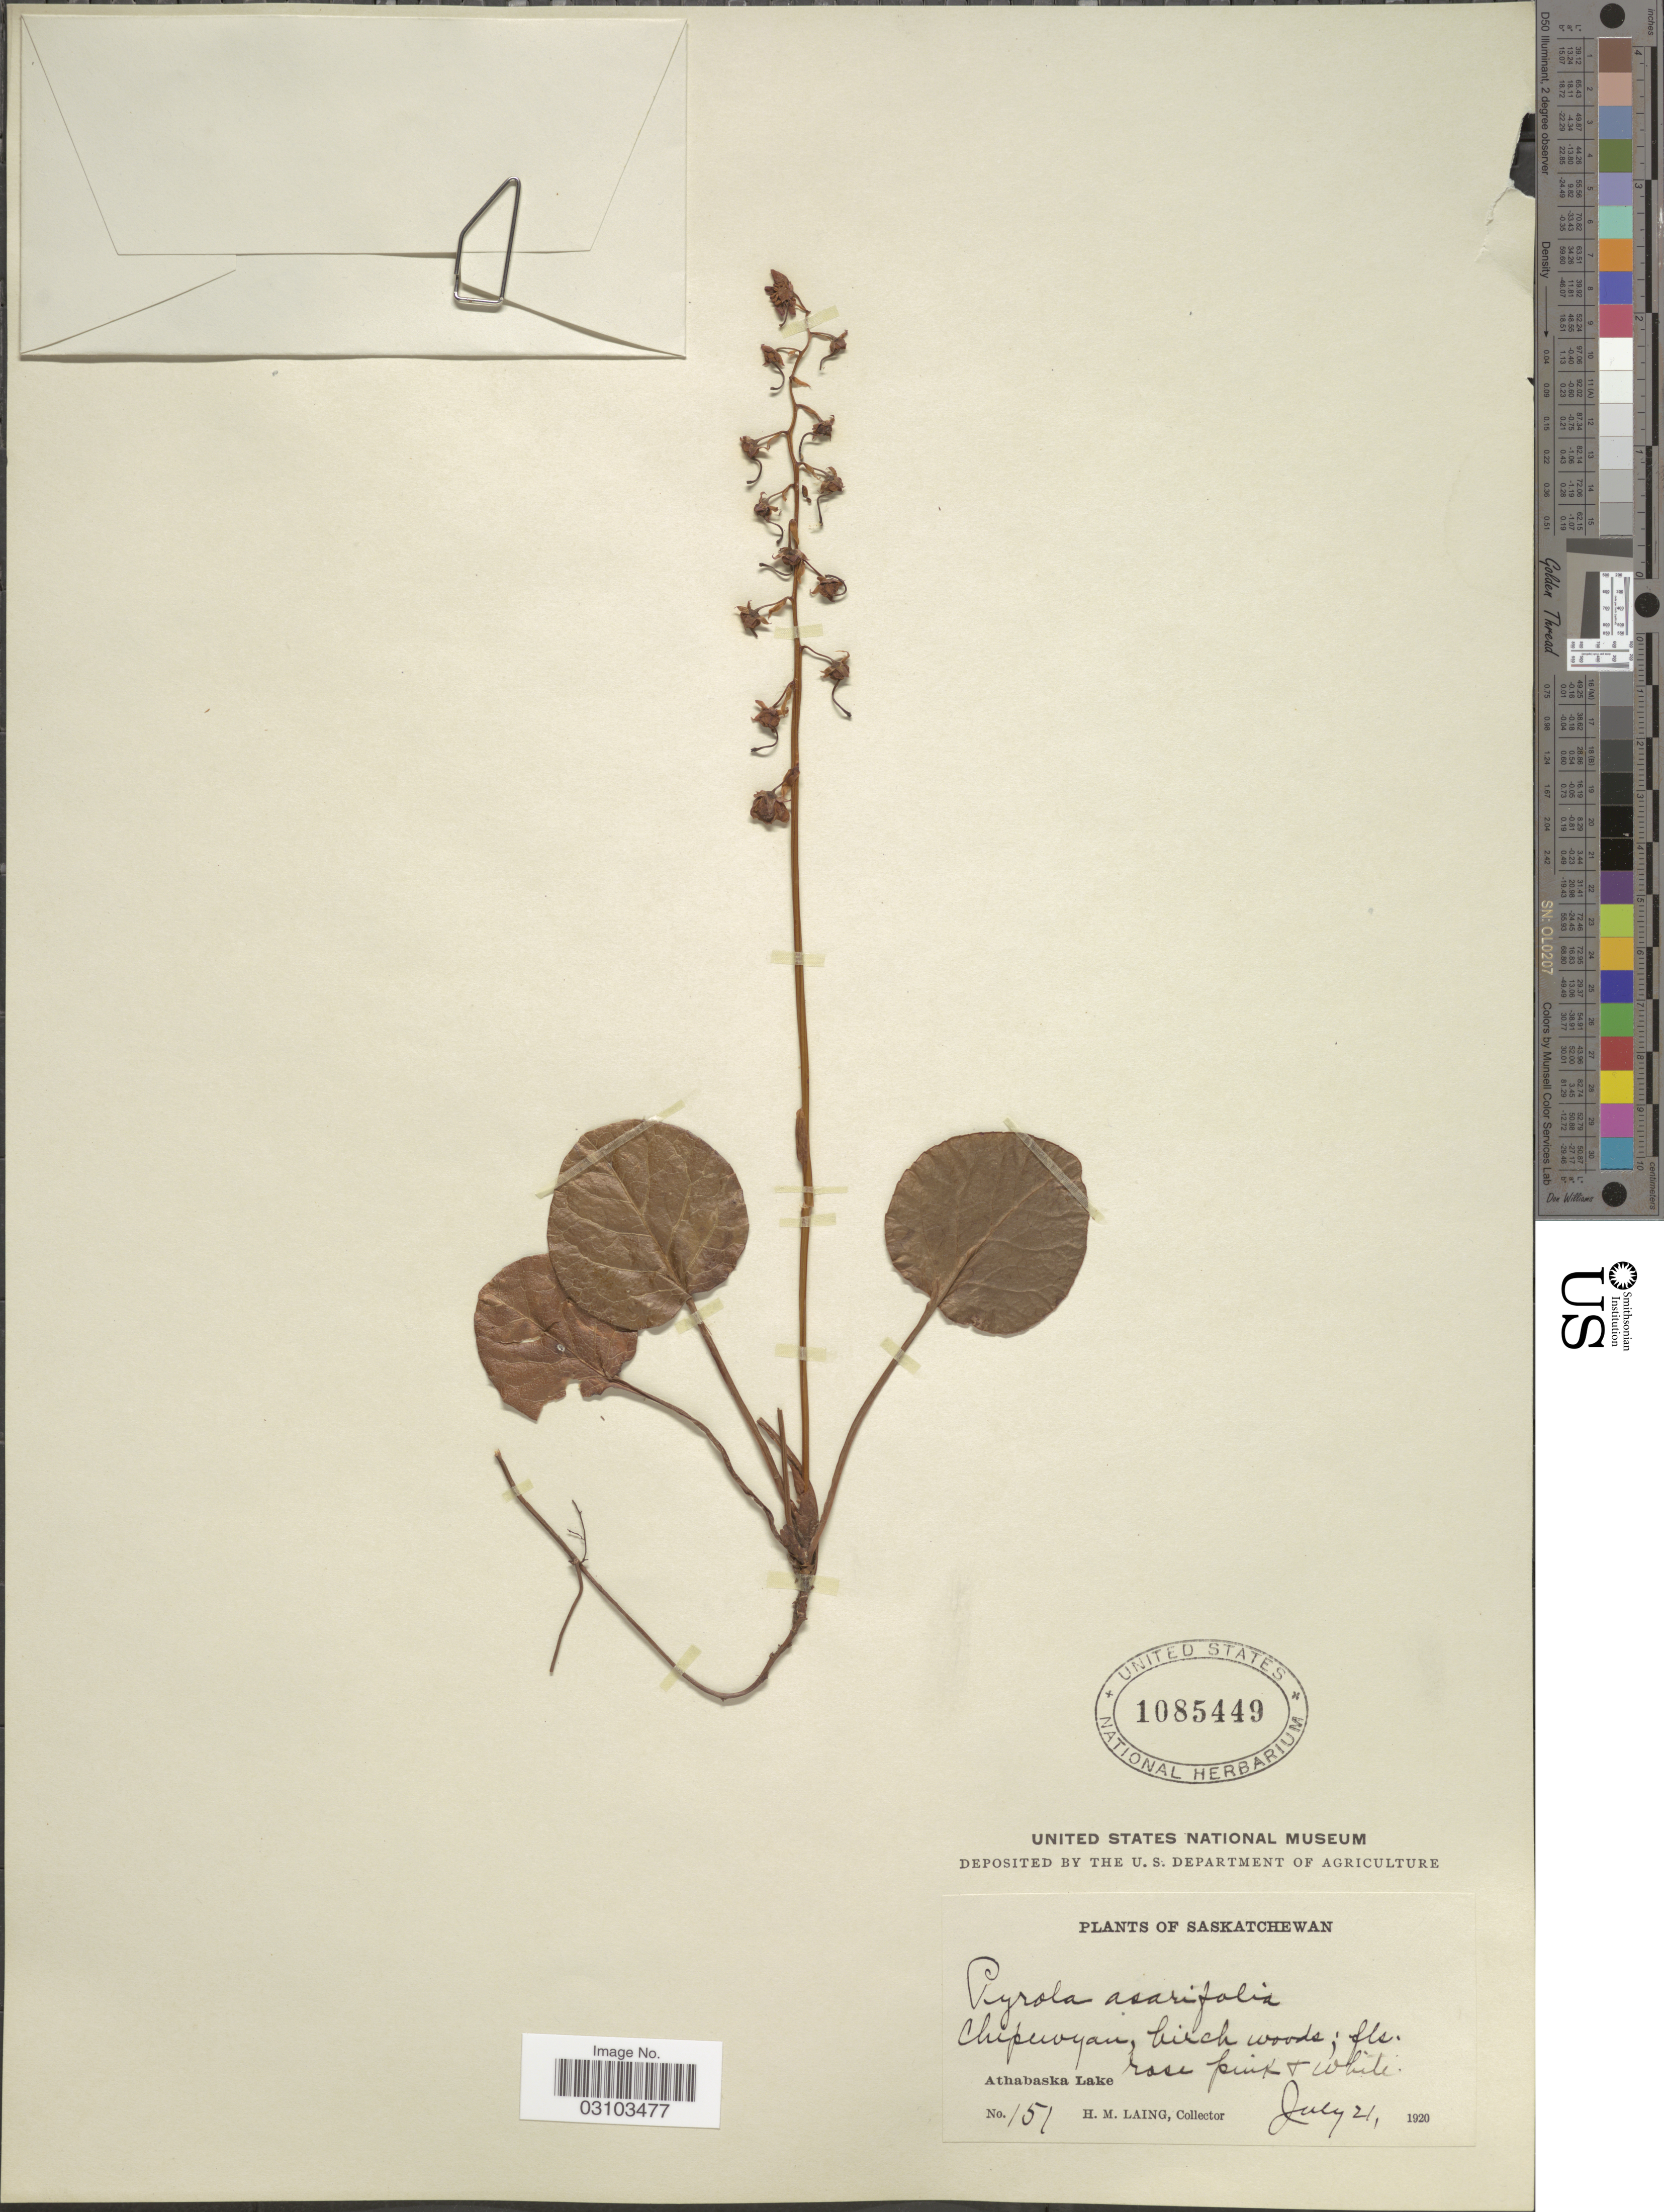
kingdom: Plantae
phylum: Tracheophyta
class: Magnoliopsida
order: Ericales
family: Ericaceae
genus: Pyrola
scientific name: Pyrola asarifolia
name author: Michx.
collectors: H. Laing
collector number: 151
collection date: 1920-07-21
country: Canada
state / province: Saskatchewan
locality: Chipewyan, birch woods, Athabaska Lake.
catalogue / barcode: US 1085449